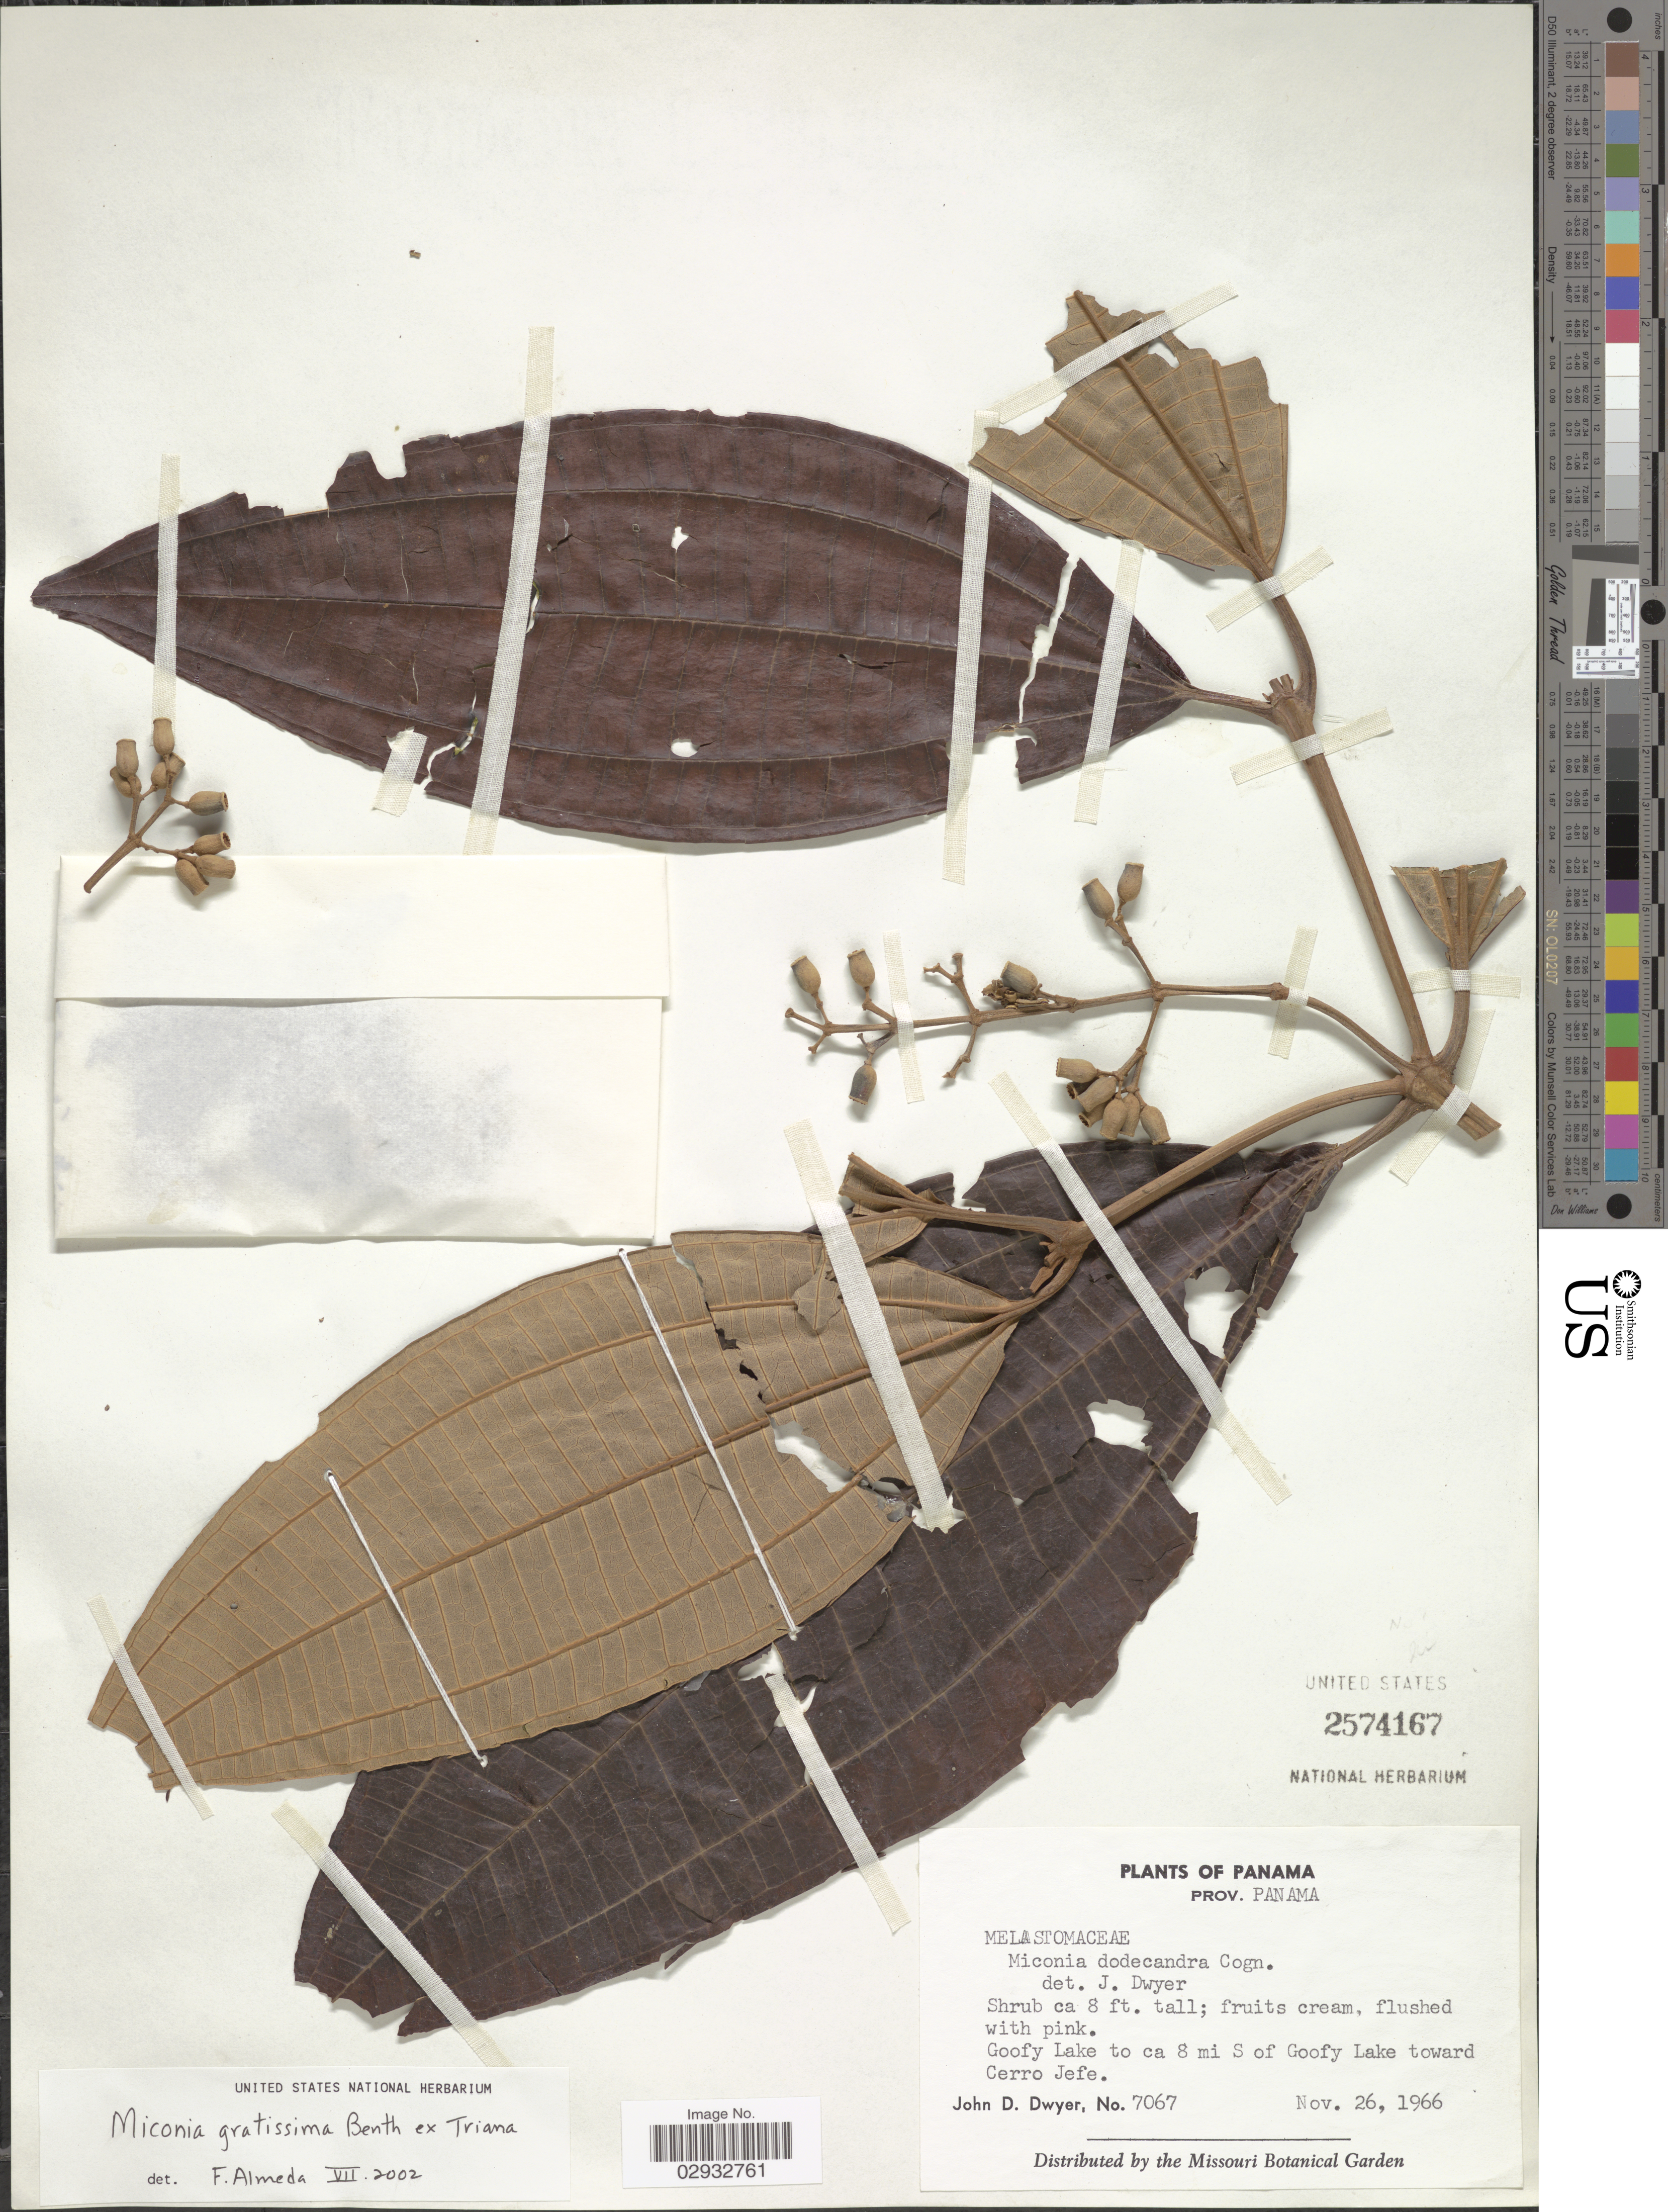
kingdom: Plantae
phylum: Tracheophyta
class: Magnoliopsida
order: Myrtales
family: Melastomataceae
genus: Miconia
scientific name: Miconia gratissima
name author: Benth. ex Triana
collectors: J. D. Dwyer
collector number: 7067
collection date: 1966-11-26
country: Panama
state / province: Panamá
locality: Goofy Lake to ca 8 mi S of Goofy Lake toward Cerro Jefe.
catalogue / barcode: US 2574167